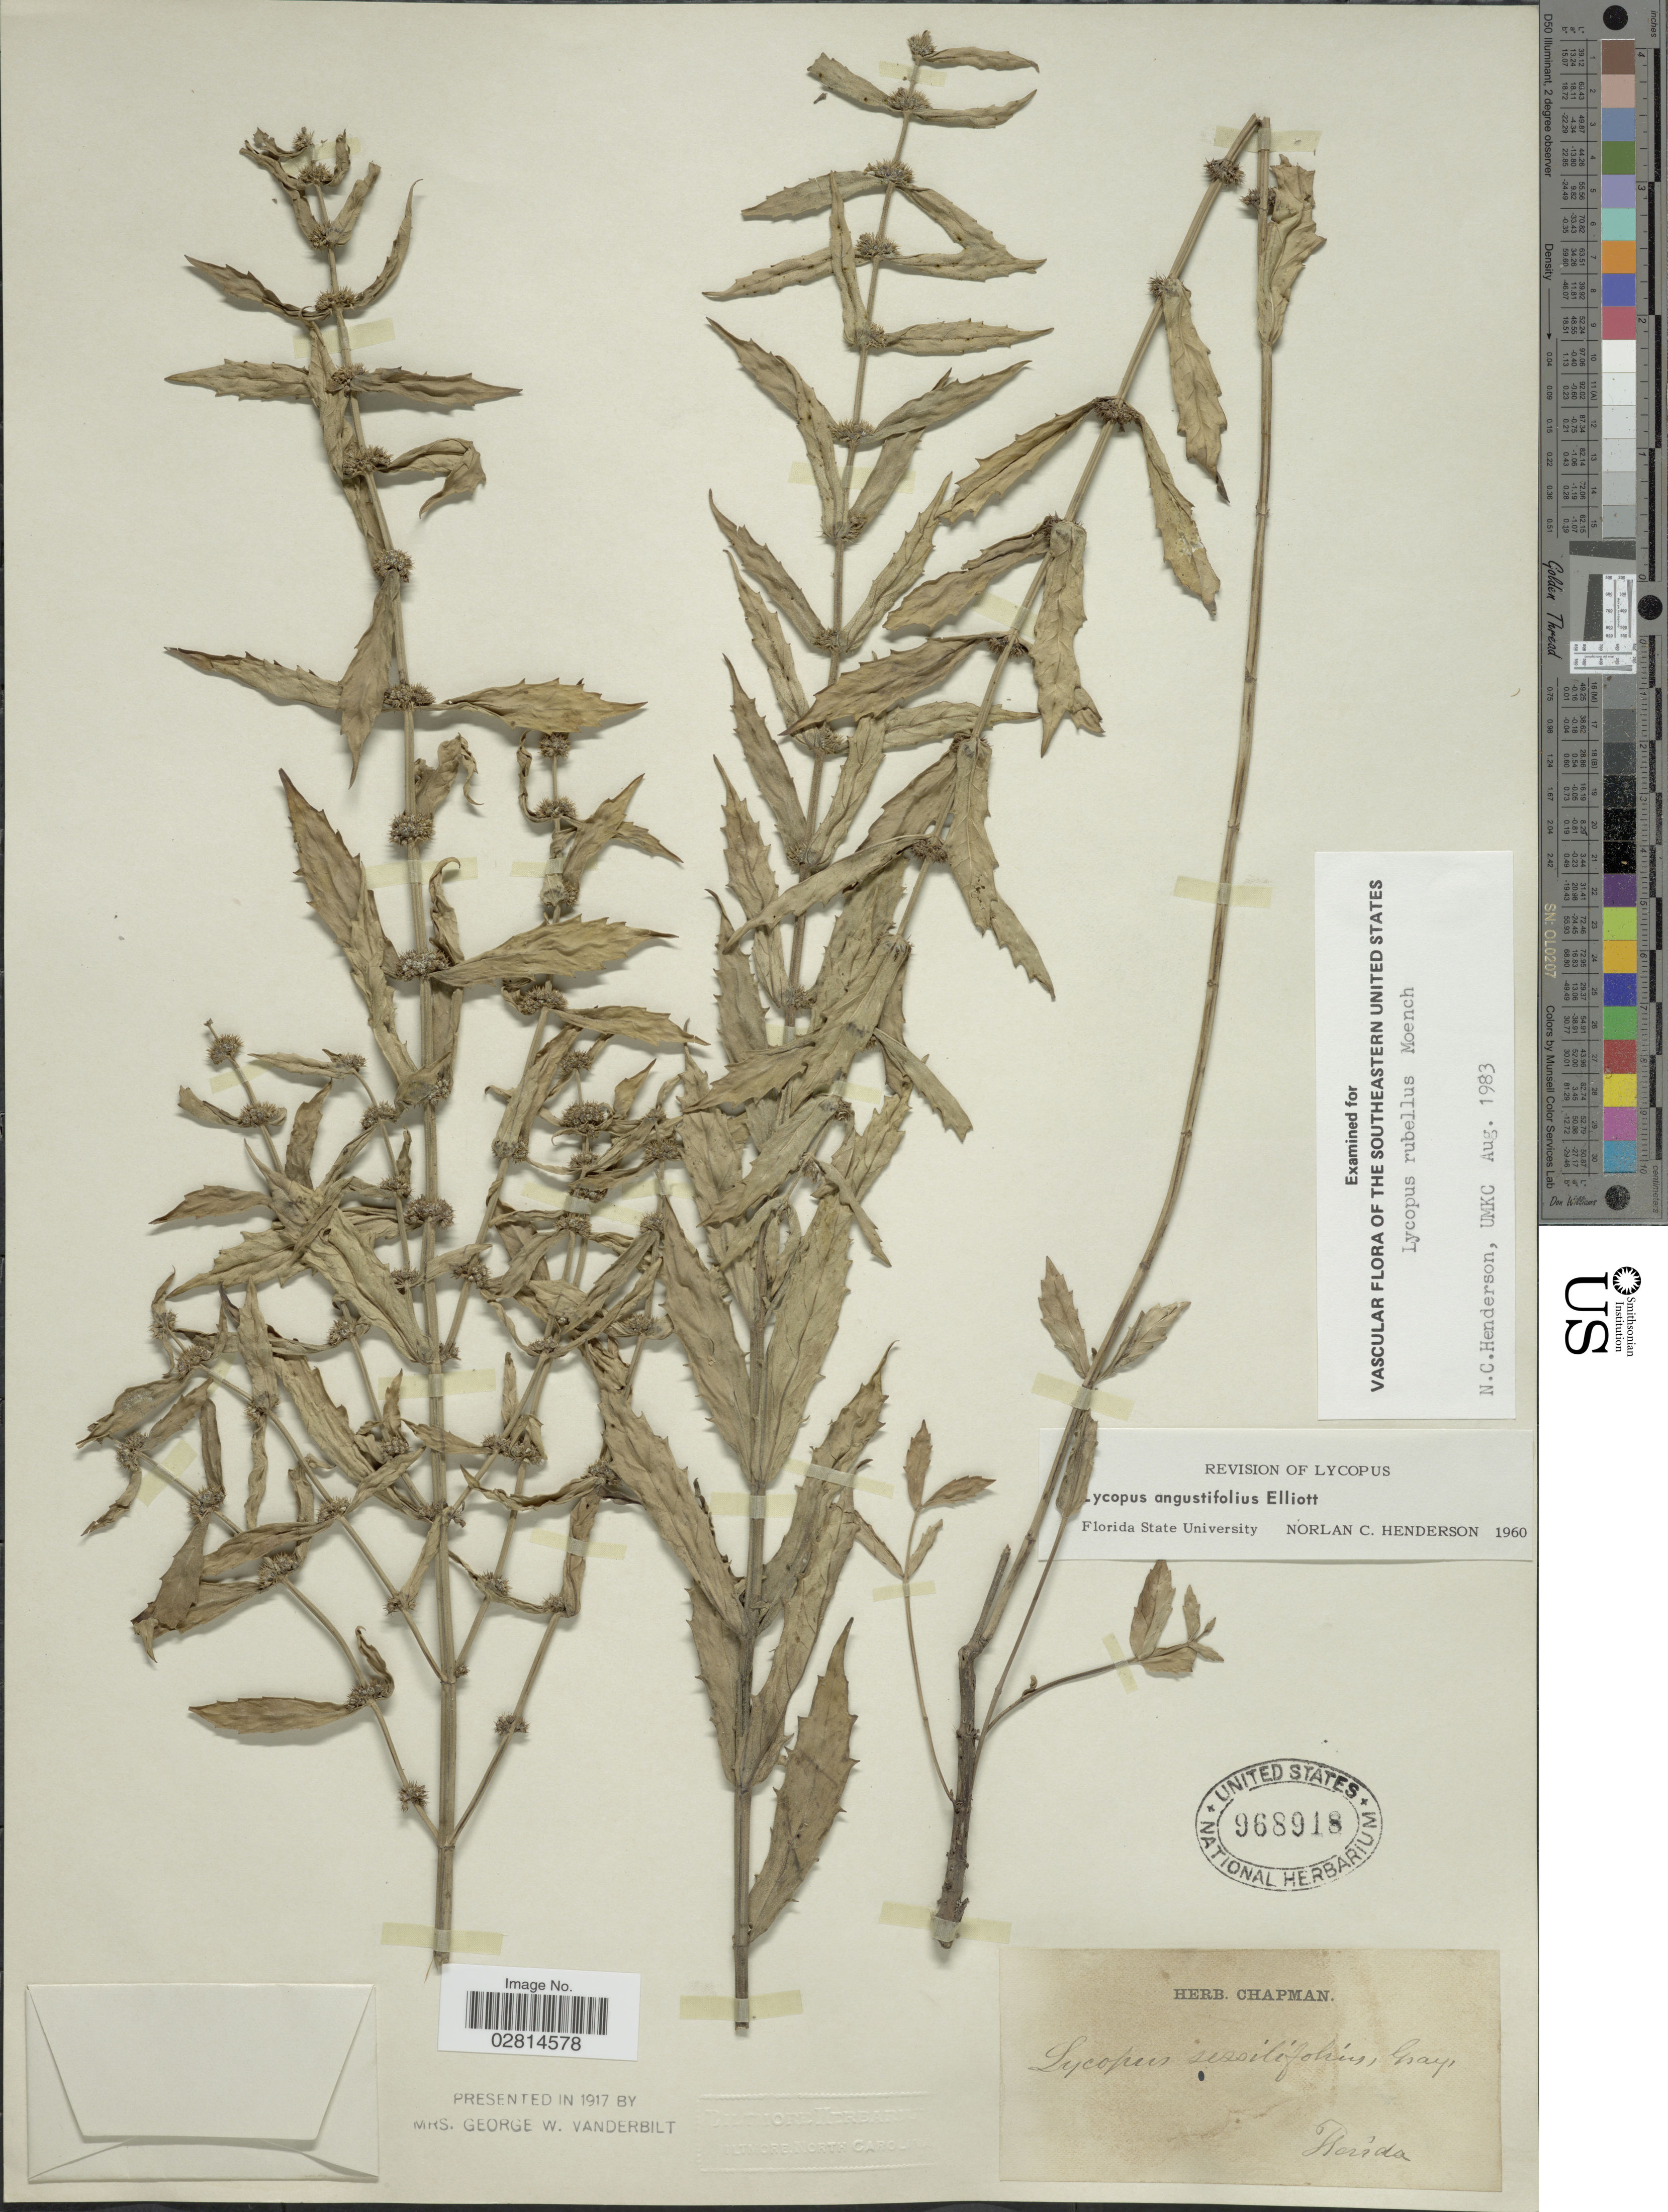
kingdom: Plantae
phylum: Tracheophyta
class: Magnoliopsida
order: Lamiales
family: Lamiaceae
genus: Lycopus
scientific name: Lycopus angustifolius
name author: Elliott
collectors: ex herb. Chapman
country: United States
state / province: Florida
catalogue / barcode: US 968918